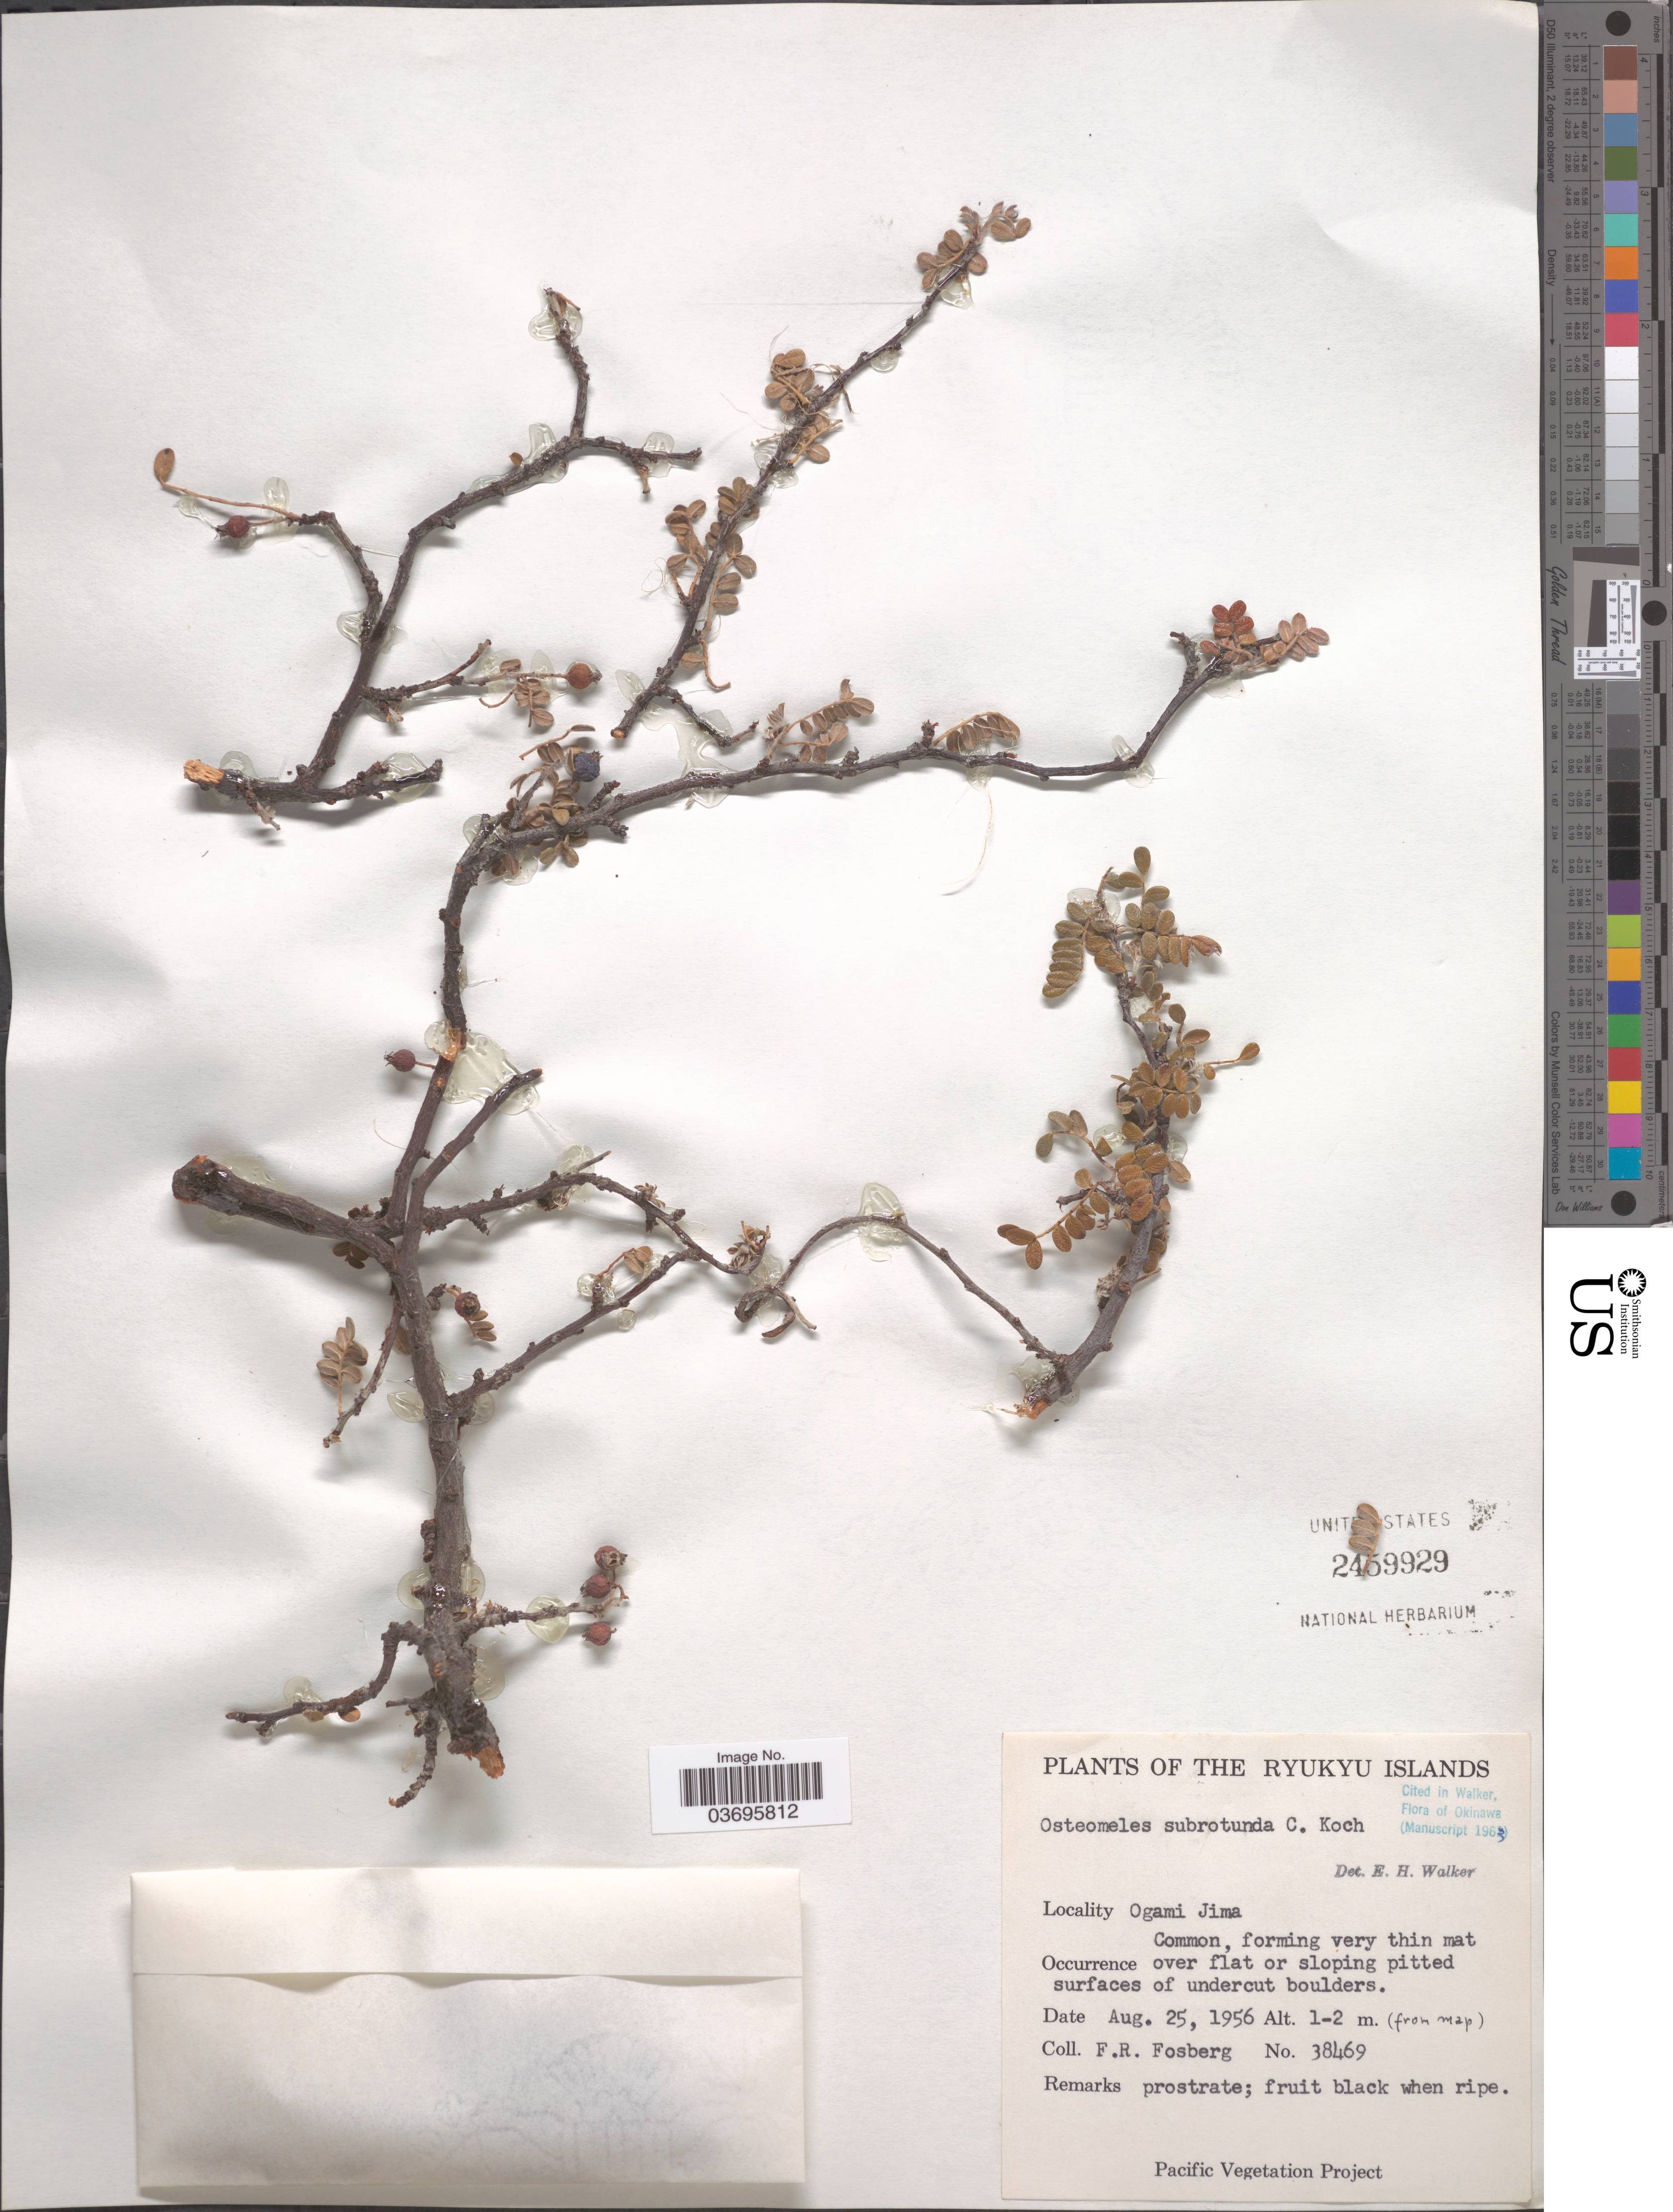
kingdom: Plantae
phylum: Tracheophyta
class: Magnoliopsida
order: Rosales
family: Rosaceae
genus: Osteomeles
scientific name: Osteomeles subrotunda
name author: K. Koch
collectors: F. R. Fosberg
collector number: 38469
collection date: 1956-08-25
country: Japan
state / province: Okinawa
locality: The Ryukyu Islands. Ogami Jima.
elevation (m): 1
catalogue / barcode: US 2459929